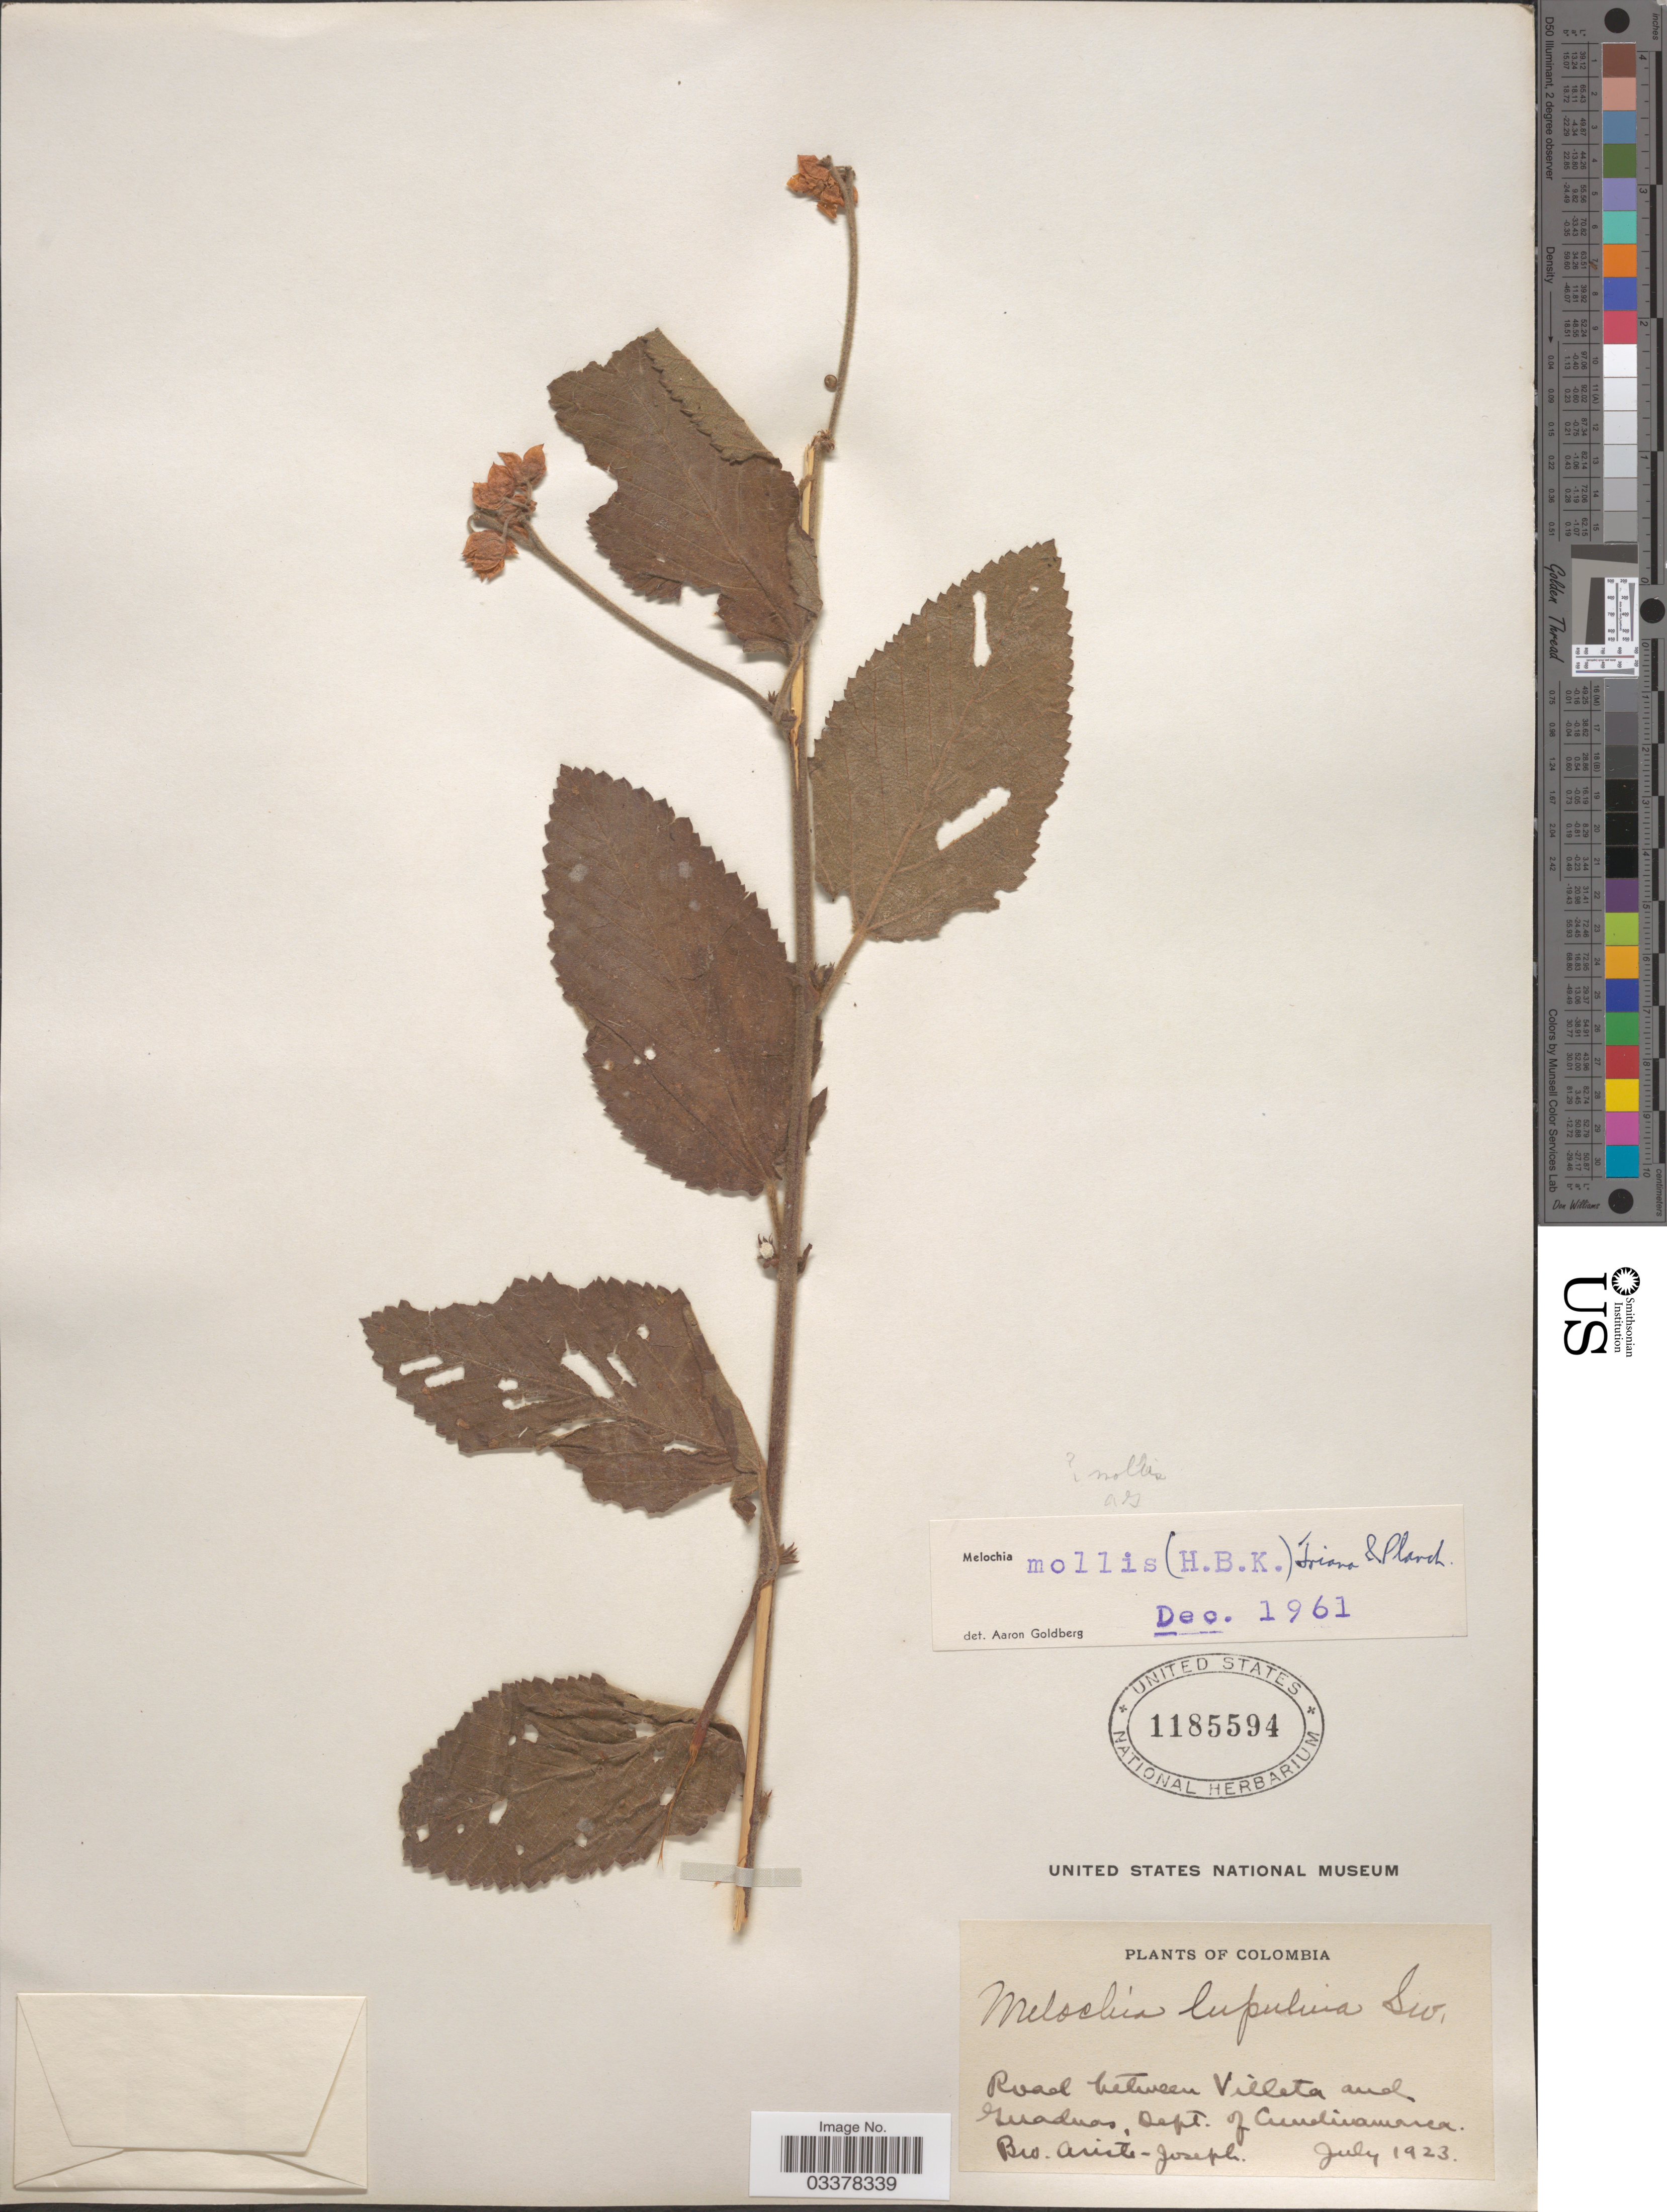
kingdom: Plantae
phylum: Tracheophyta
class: Magnoliopsida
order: Malvales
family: Malvaceae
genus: Melochia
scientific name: Melochia mollis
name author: (Kunth) Triana & Planch.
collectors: Bro. Ariste-Joseph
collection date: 1923-07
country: Colombia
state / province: Cundinamarca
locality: Road between Villeta and Guaduas, Dept. of Cundinamarca.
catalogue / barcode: US 1185594